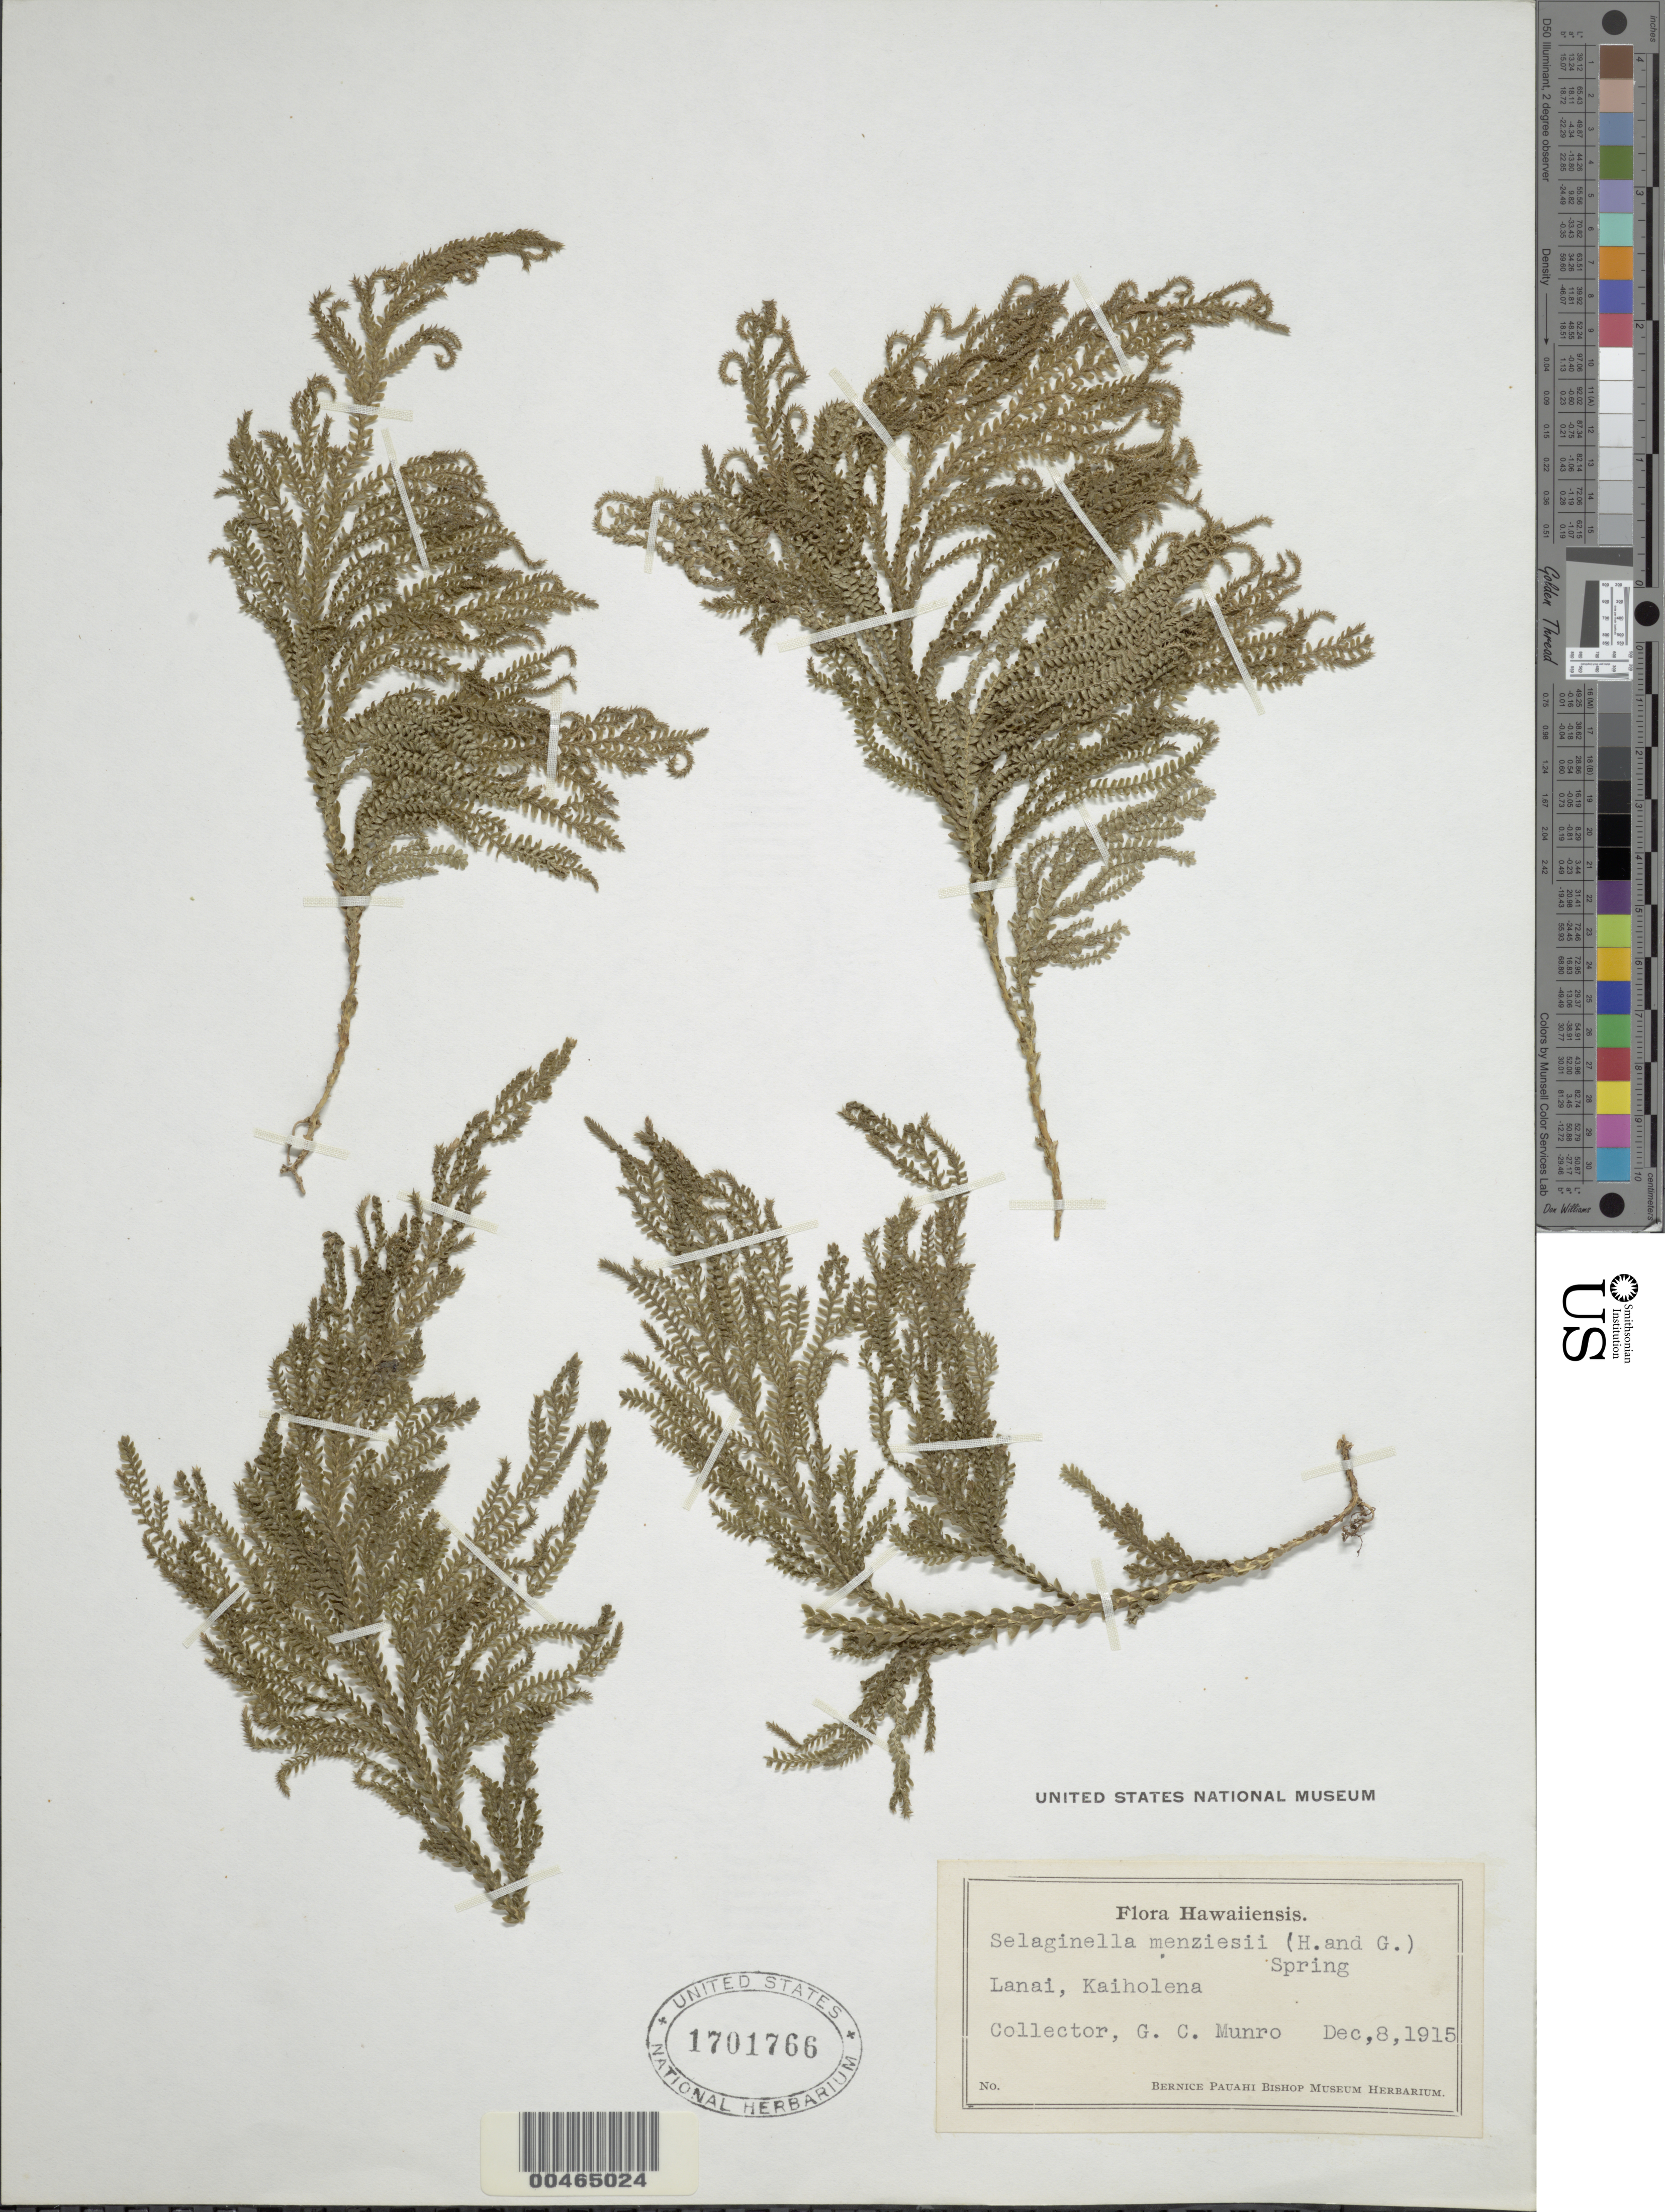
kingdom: Plantae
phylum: Tracheophyta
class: Lycopodiopsida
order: Selaginellales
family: Selaginellaceae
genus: Selaginella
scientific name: Selaginella arbuscula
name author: (Kualf.) Spring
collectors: G. C. Munro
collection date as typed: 8 Dec 1915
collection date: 1915-12-08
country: United States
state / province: Hawaii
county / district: Maui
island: Lana'i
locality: Kaiholena, Lanai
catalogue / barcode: US 1701766